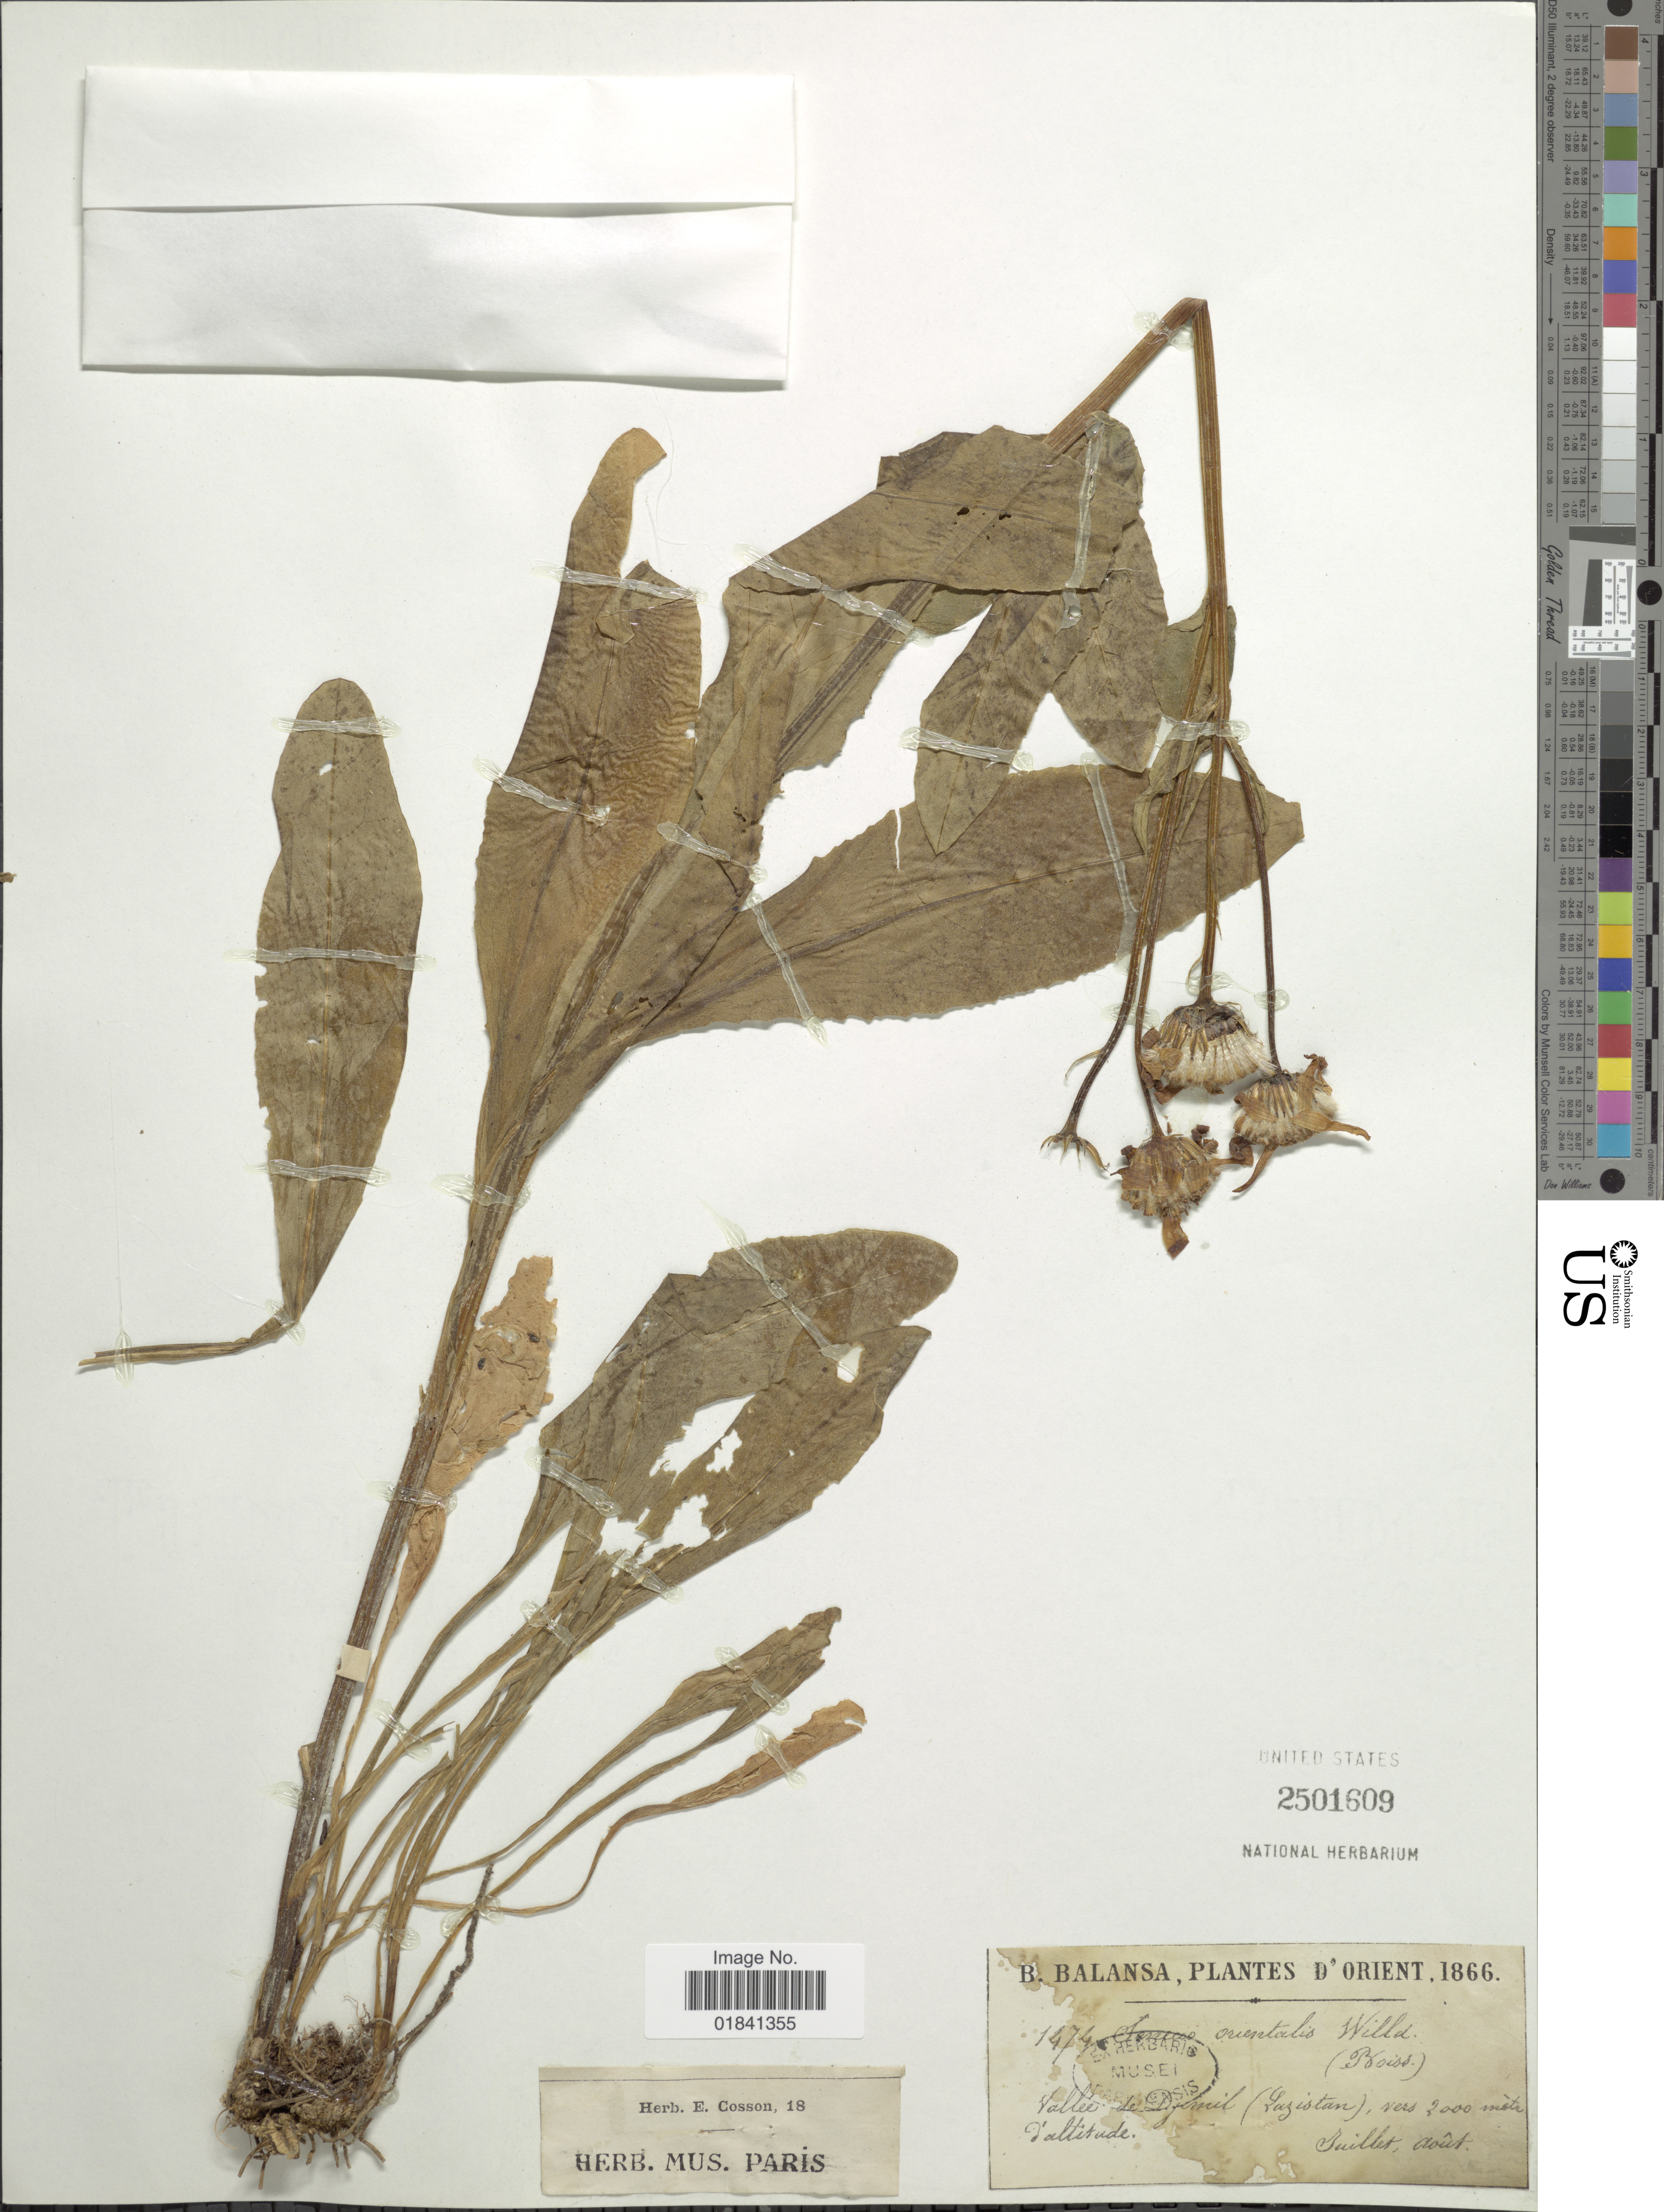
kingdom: Plantae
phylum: Tracheophyta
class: Magnoliopsida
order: Asterales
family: Asteraceae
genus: Senecio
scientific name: Senecio orientalis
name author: Willd.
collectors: B. Balansa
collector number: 1474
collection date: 1866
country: Turkey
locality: D'Orient, Valle de Djumil (Lazistan) [interpreted]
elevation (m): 2000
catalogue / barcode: US 2501609